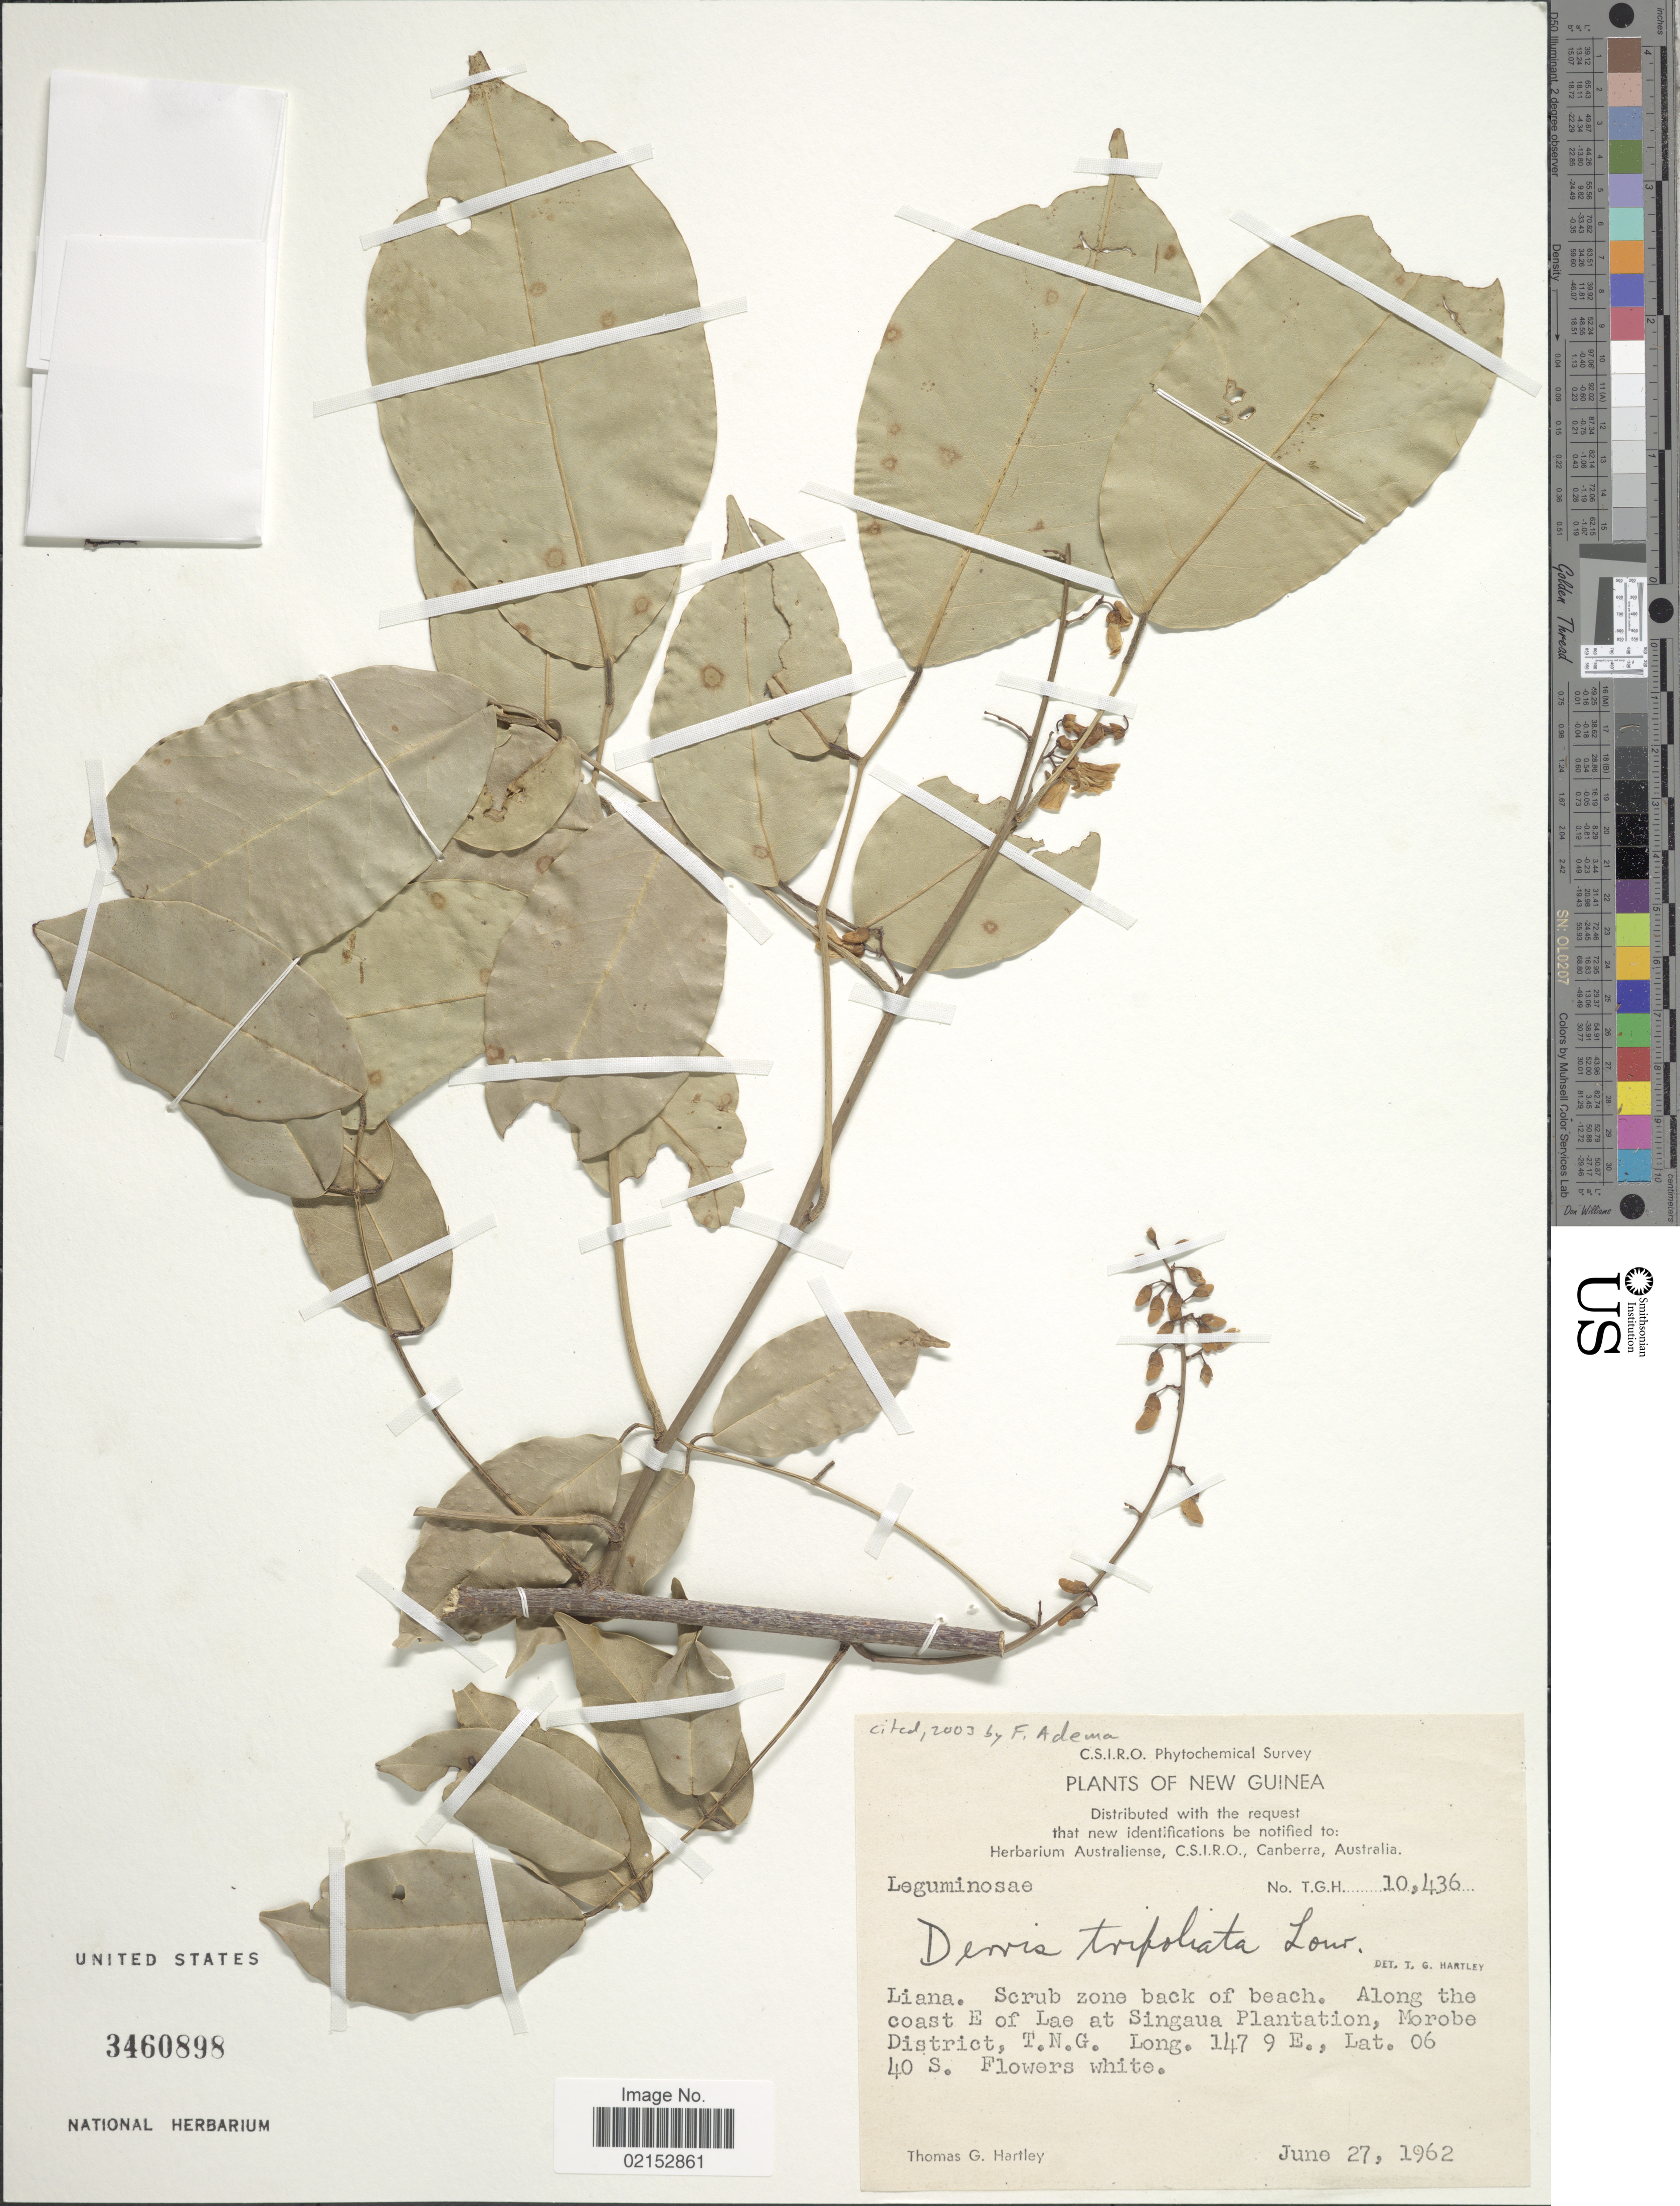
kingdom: Plantae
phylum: Tracheophyta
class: Magnoliopsida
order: Fabales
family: Fabaceae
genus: Derris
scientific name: Derris trifoliata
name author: Lour.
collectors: T. G. Hartley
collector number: TGH 10436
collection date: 1962-06-27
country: Papua New Guinea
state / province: Morobe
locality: New Guinea, along the coast E of Lae at Singaua Plantation, T.N.G.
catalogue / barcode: US 3460898